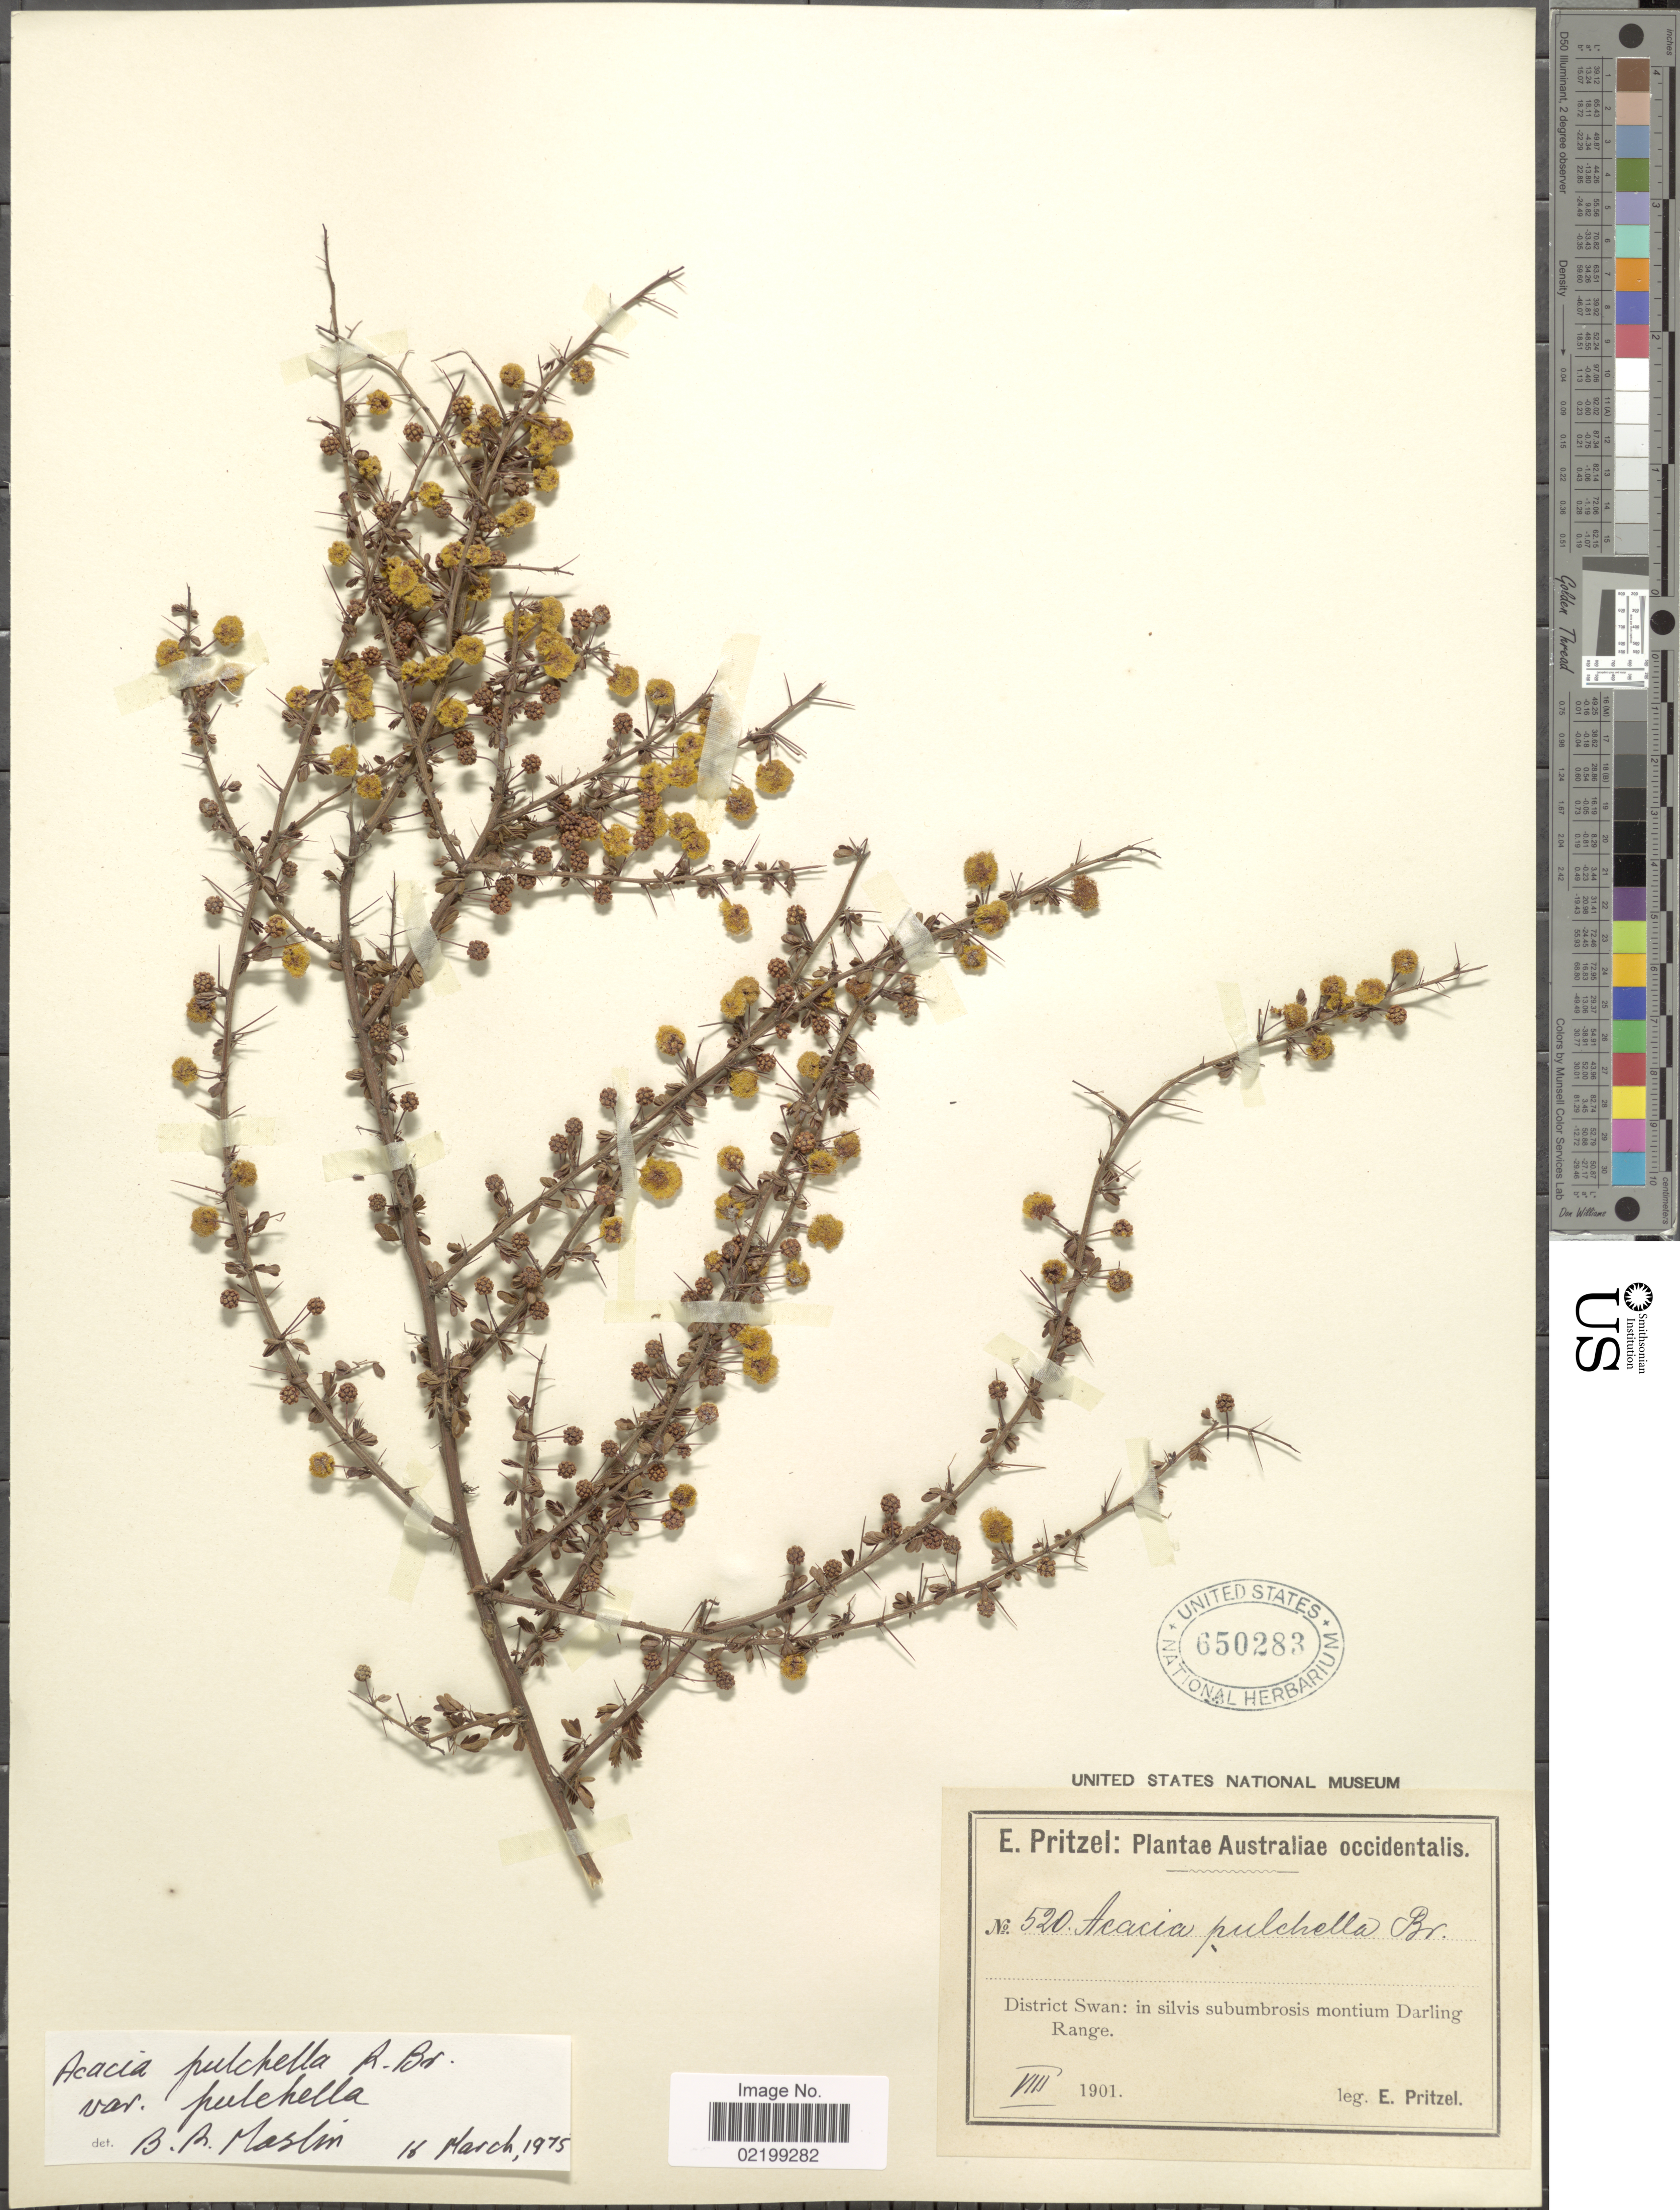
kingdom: Plantae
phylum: Tracheophyta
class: Magnoliopsida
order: Fabales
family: Fabaceae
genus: Acacia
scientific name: Acacia pulchella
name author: R. Br.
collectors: E. G. Pritzel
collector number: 520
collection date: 1901-08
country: Australia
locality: Australiae occidentalis, District Swan: in silvis subumbrosis montium Darling Range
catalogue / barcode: US 650283